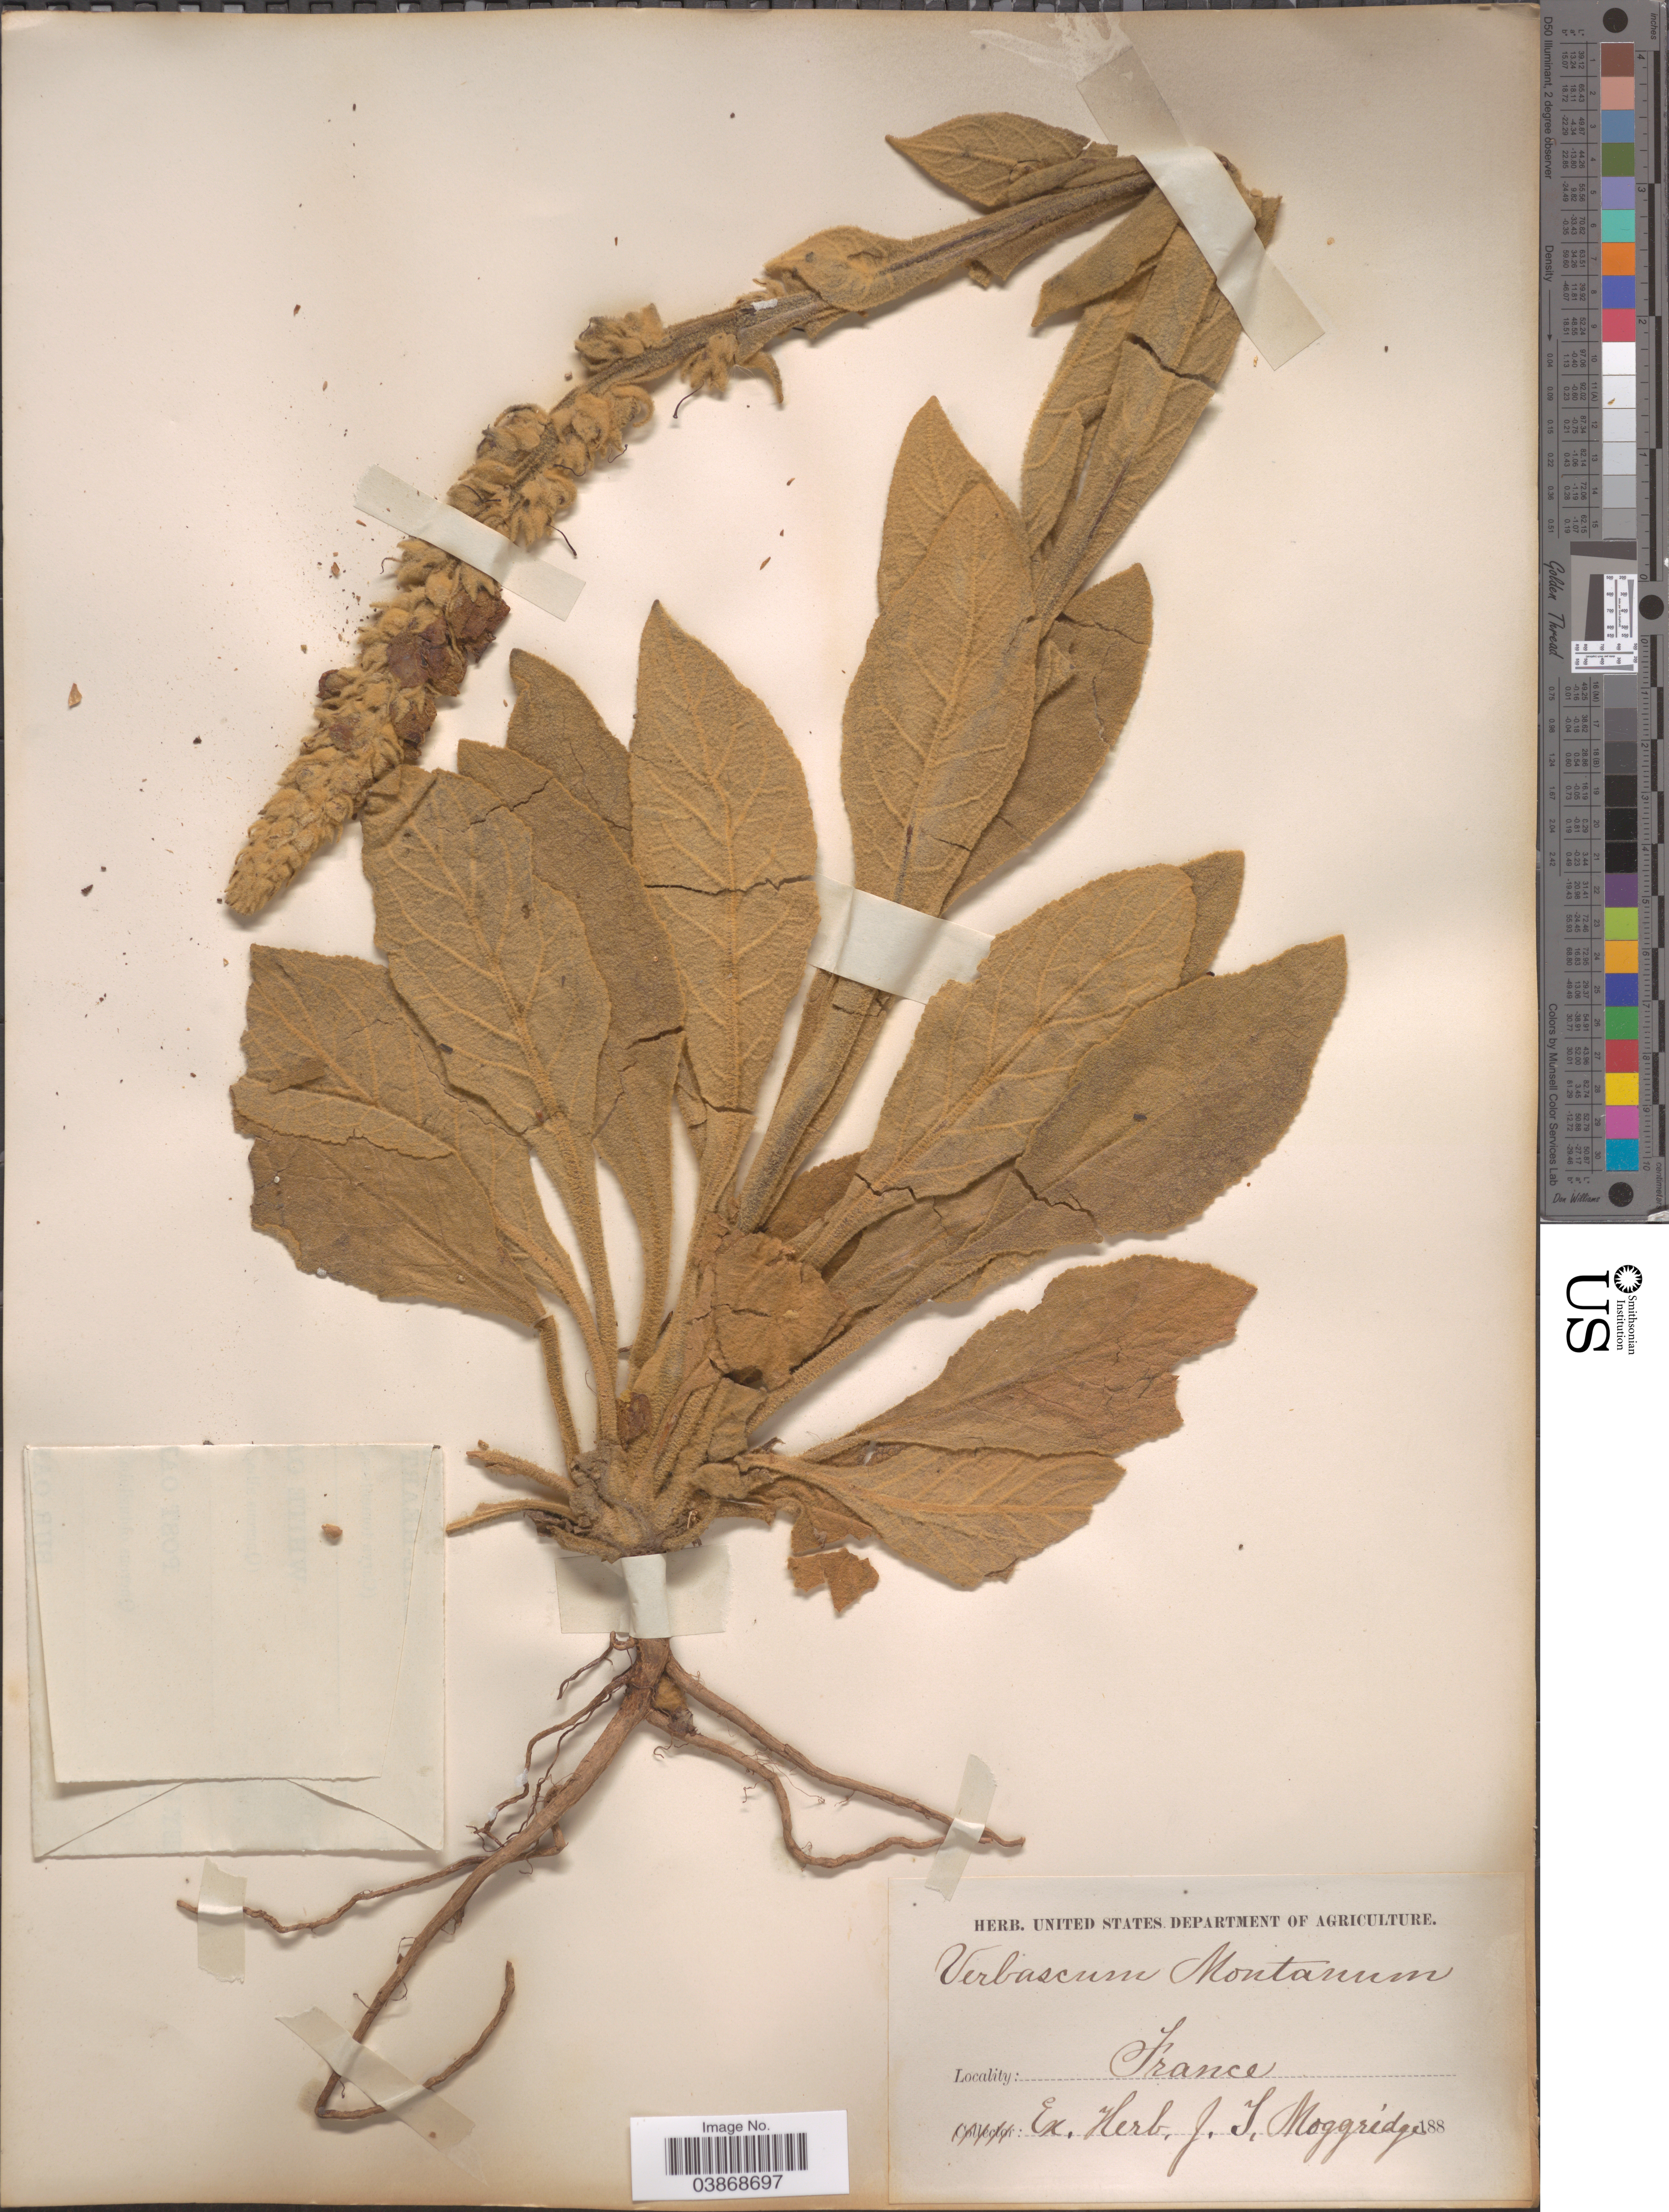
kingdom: Plantae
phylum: Tracheophyta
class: Magnoliopsida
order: Lamiales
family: Scrophulariaceae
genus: Verbascum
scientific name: Verbascum montanum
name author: Schrad.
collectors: ex herb. J.T. Moggridge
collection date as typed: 188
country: France